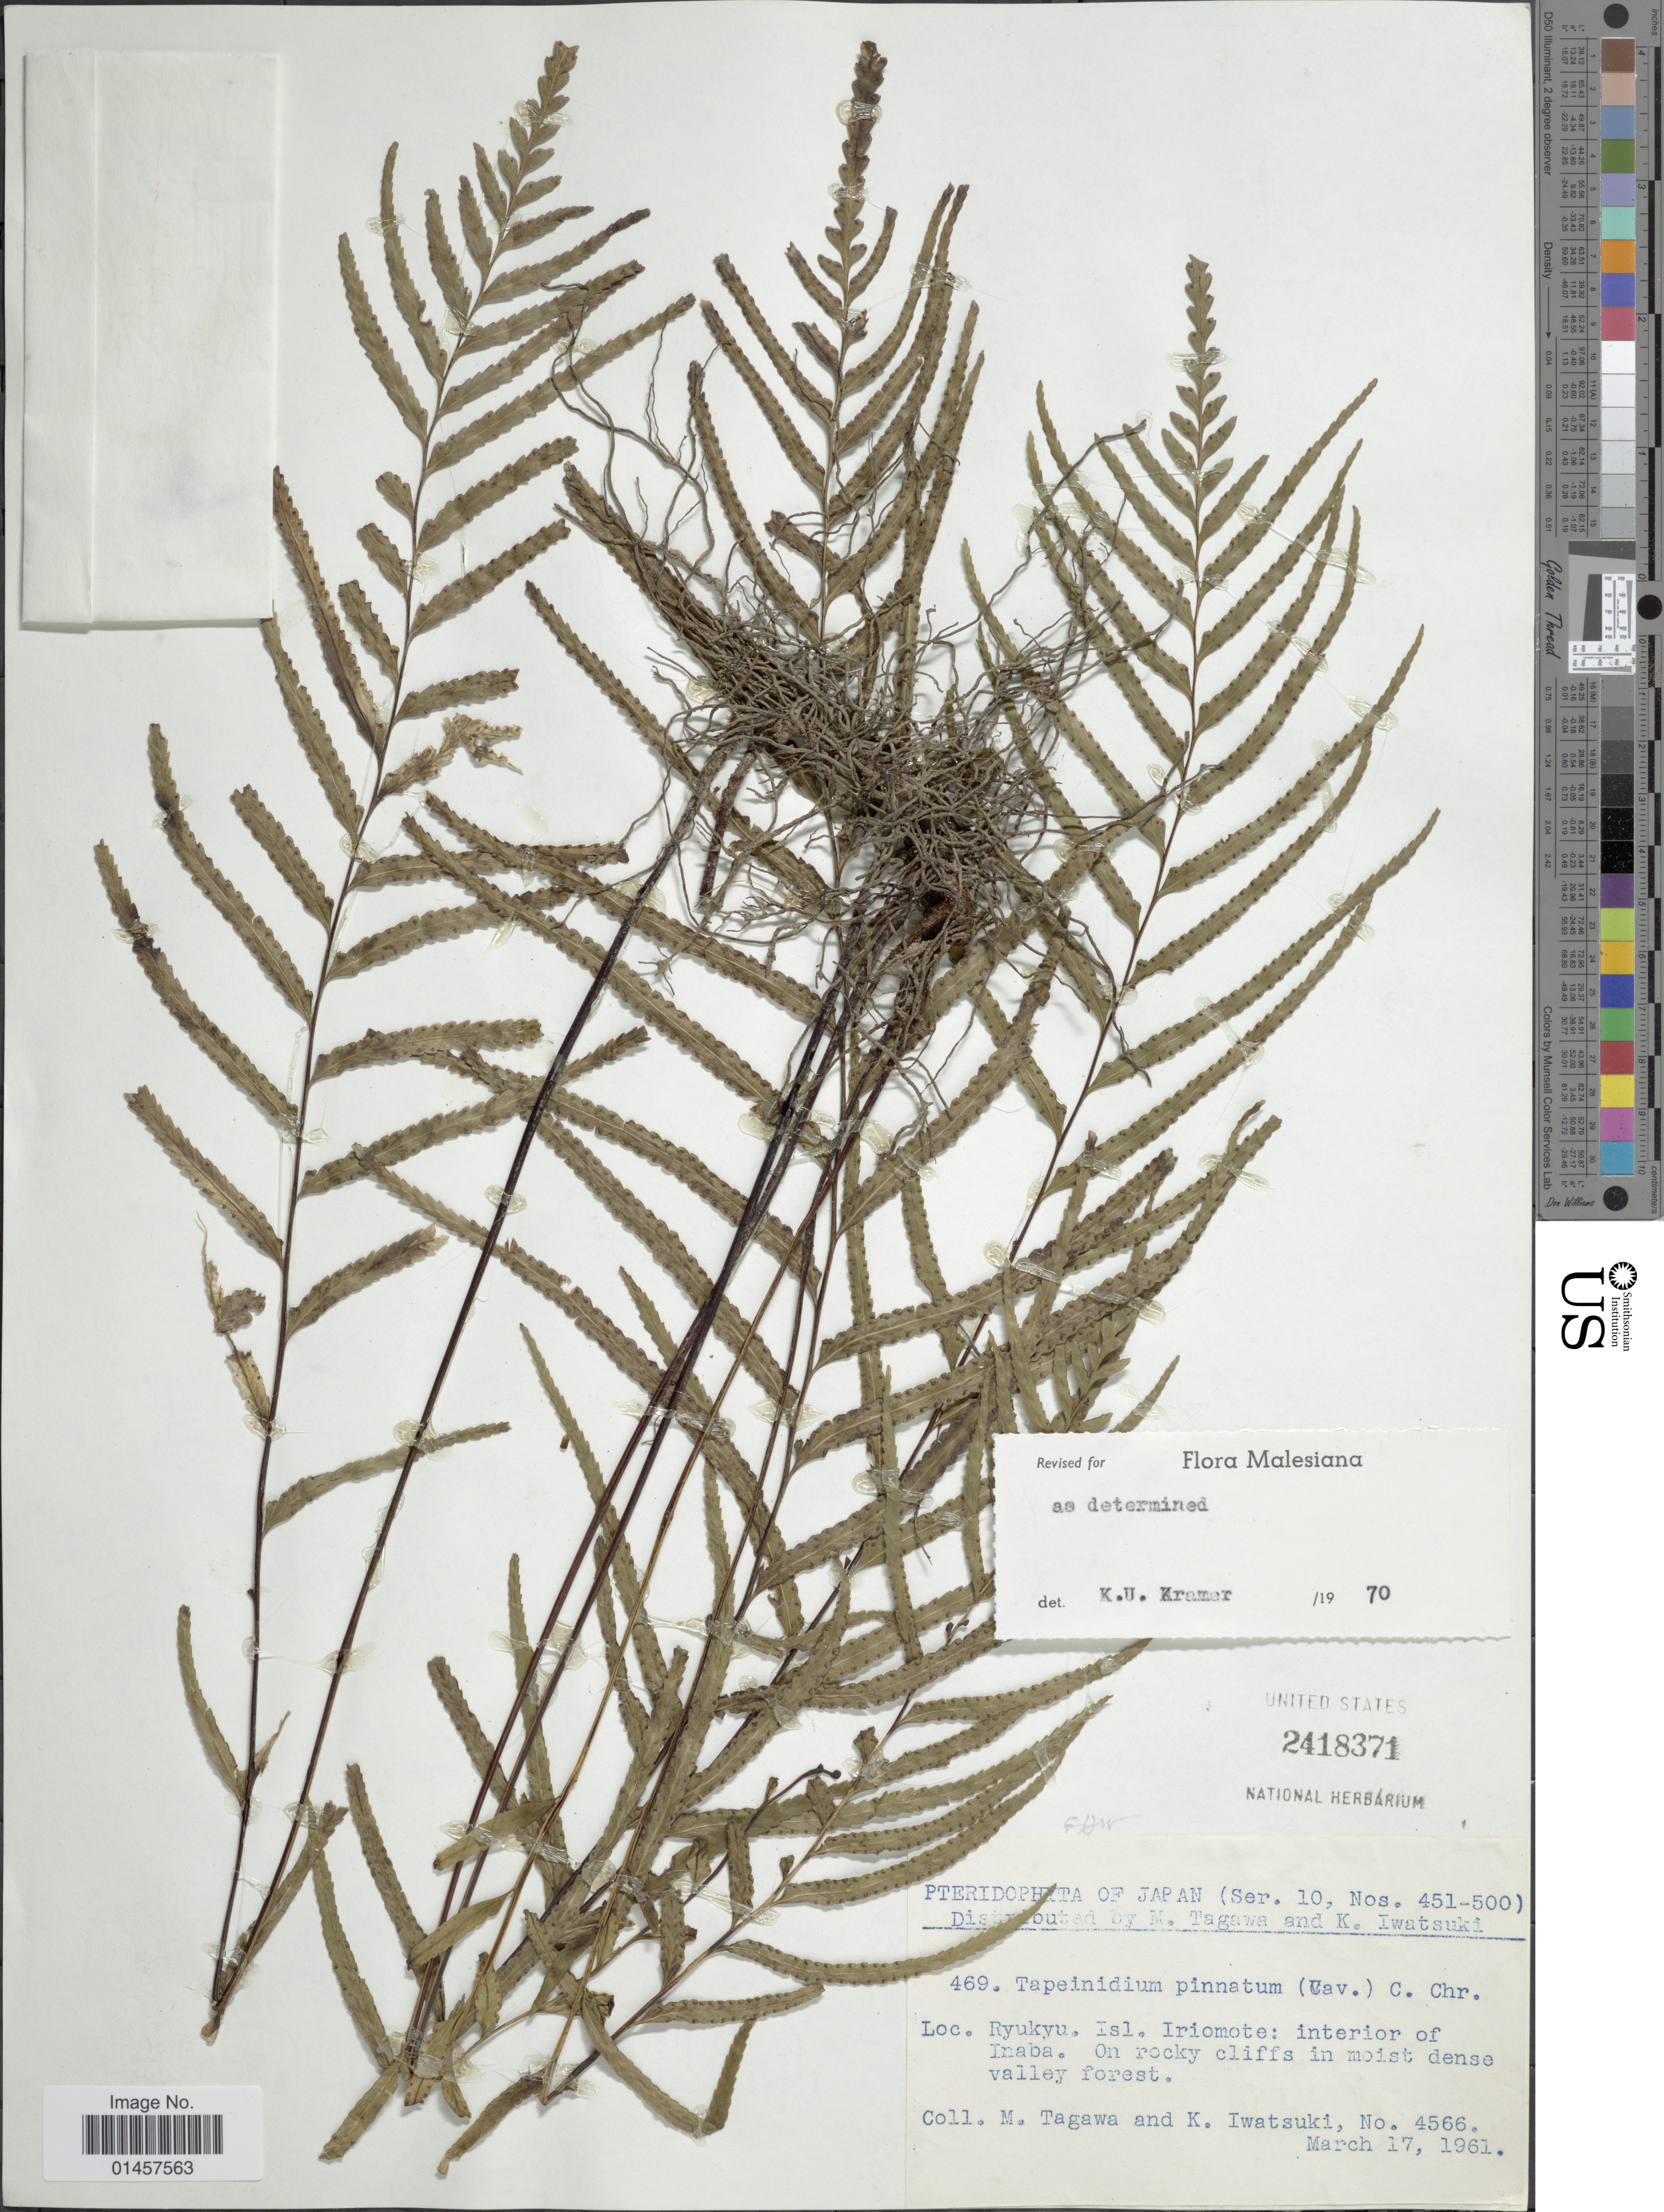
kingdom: Plantae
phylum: Tracheophyta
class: Polypodiopsida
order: Polypodiales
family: Lindsaeaceae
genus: Tapeinidium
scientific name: Tapeinidium pinnatum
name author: (Cav.) C. Chr.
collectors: M. Tagawa & K. Iwatsuki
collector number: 469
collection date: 1961-03-17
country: Japan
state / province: Okinawa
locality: Ryukyu, Isl. Iriomote: interior of Inaba, on rocky cliffs in moist dense valley forest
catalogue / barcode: US 2418371